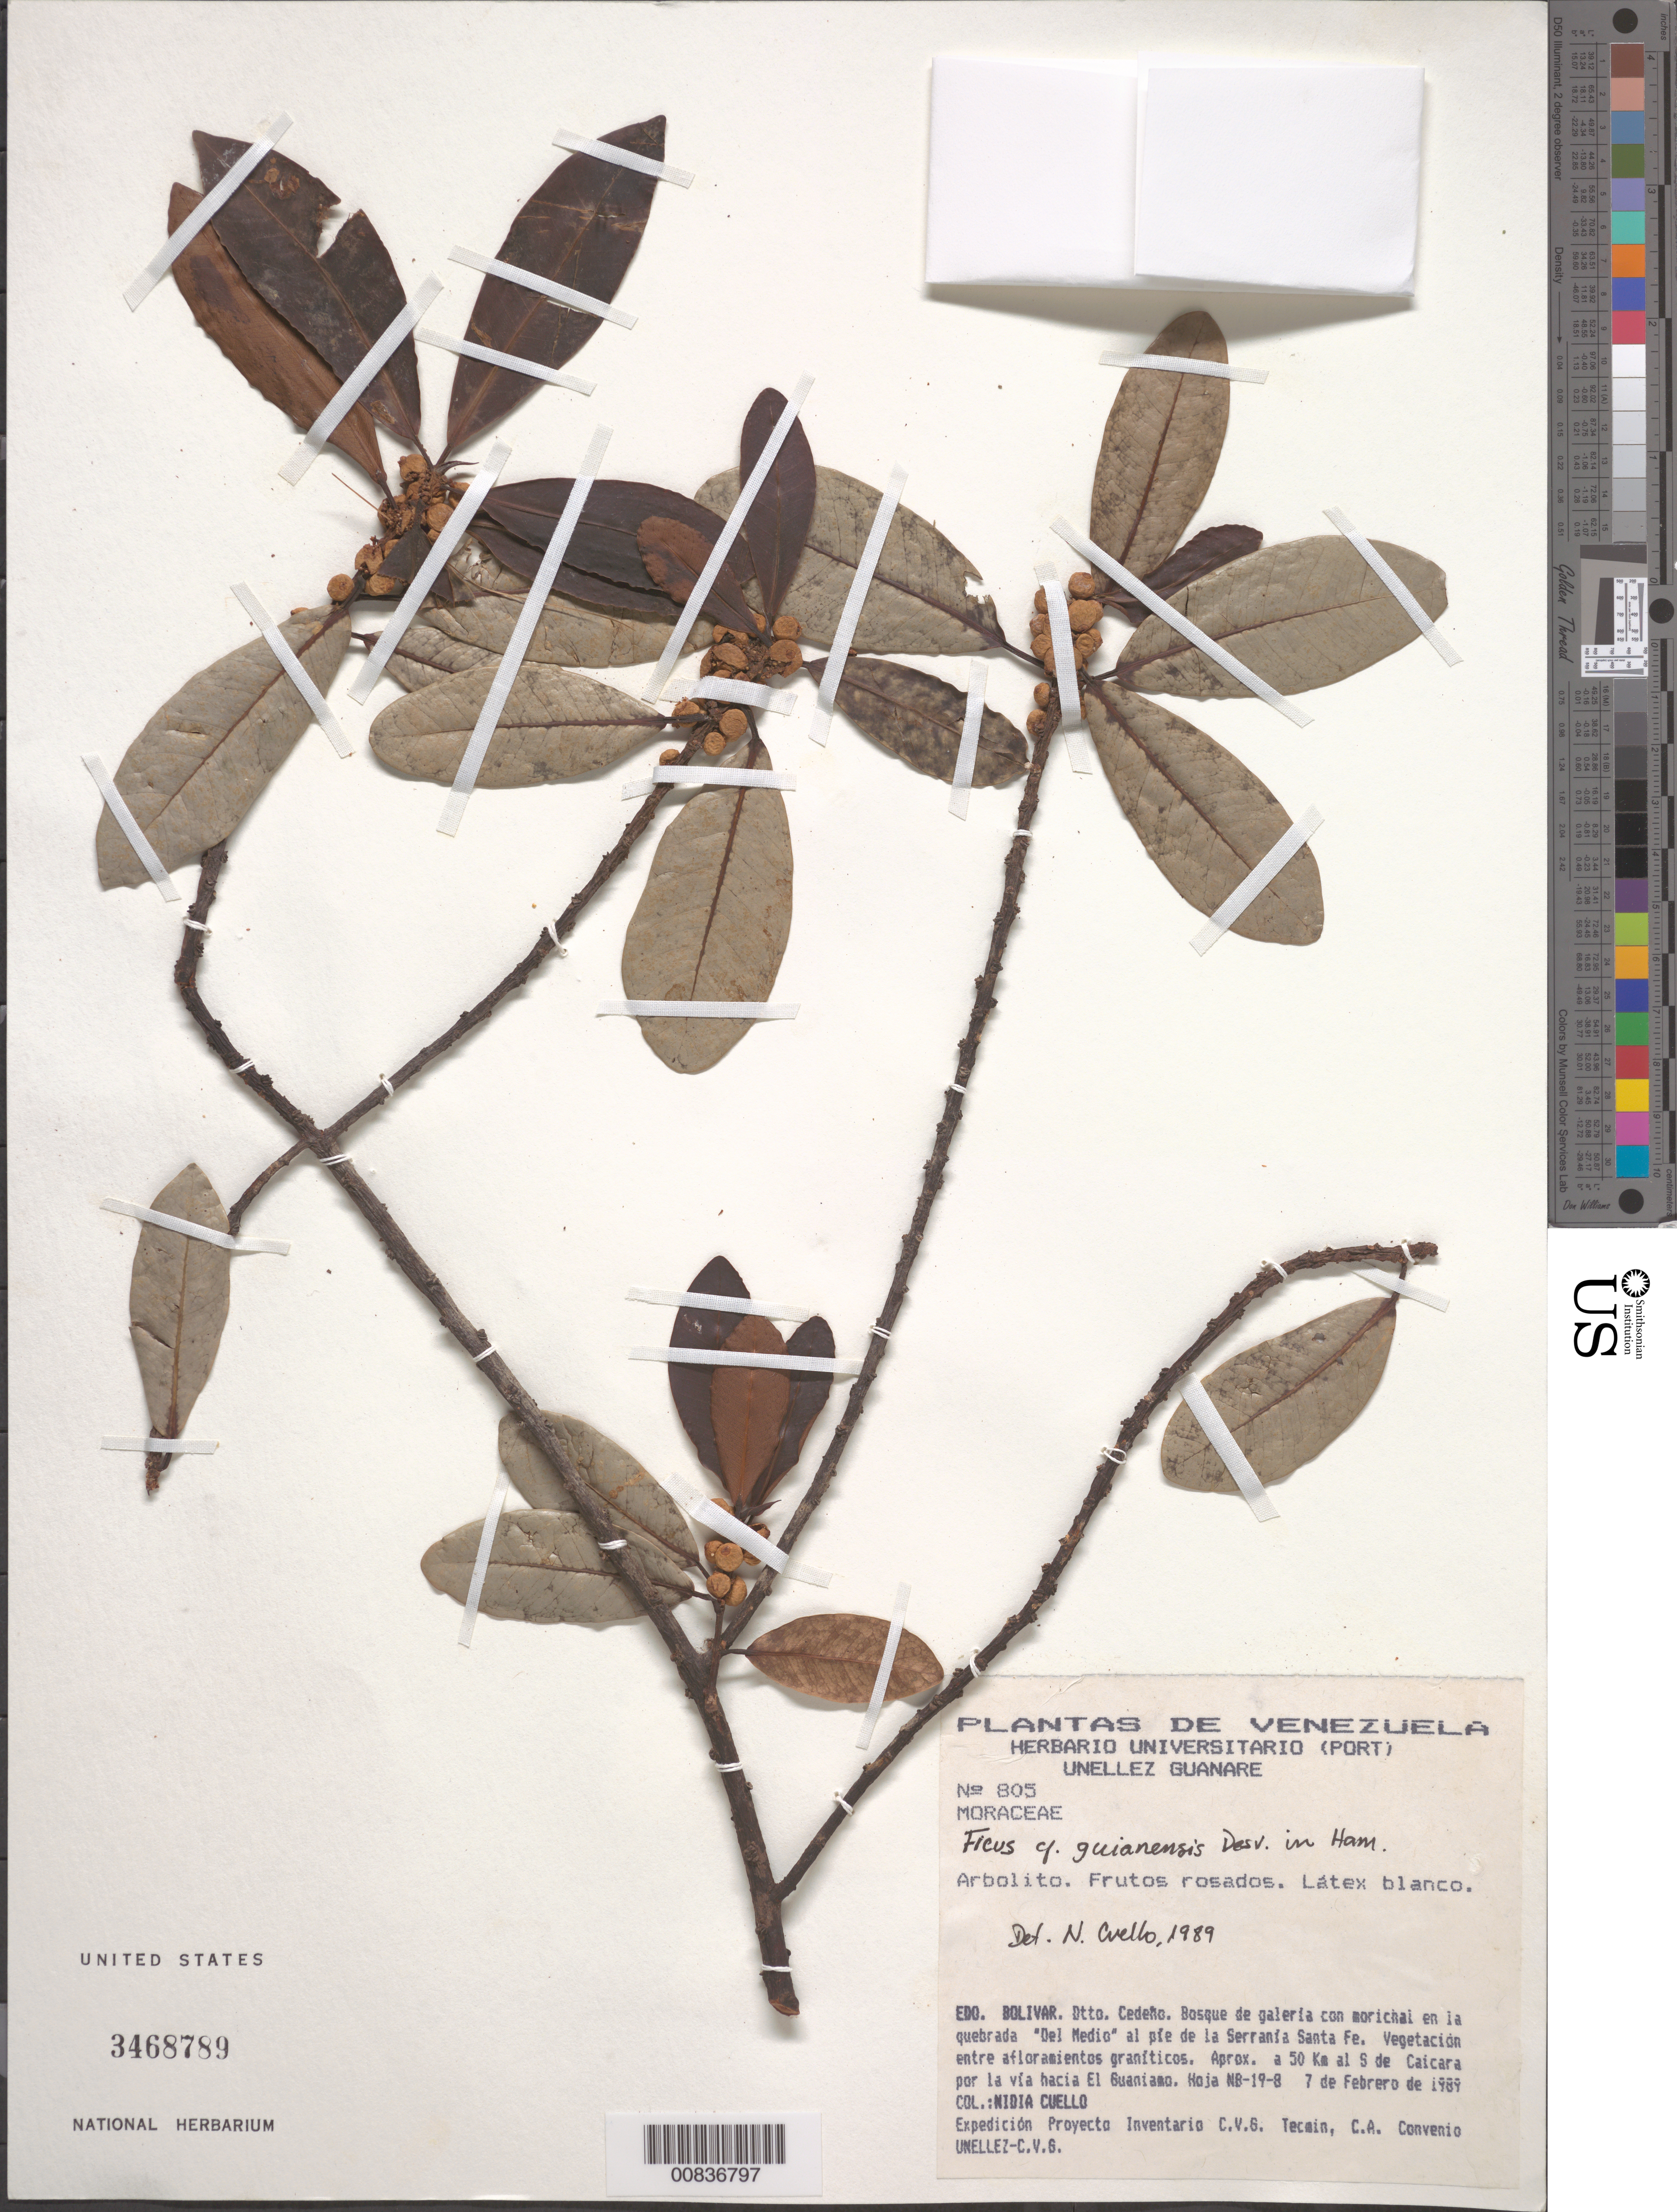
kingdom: Plantae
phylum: Tracheophyta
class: Magnoliopsida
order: Rosales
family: Moraceae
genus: Ficus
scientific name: Ficus guianensis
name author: Desv. ex Ham.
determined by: Cuello, Nidia L.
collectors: N. L. Cuello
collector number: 805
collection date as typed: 7-Feb-89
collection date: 1989-02-07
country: Venezuela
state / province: Bolívar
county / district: Cedeño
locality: "Del Medio" al pie Serranía Santa Fe; aprox. 50 km S Caicara por la vía hacia El Guaniamo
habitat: Bosque de galería con morichal; vegetación entre afloramientos graníticos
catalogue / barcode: US 3468789